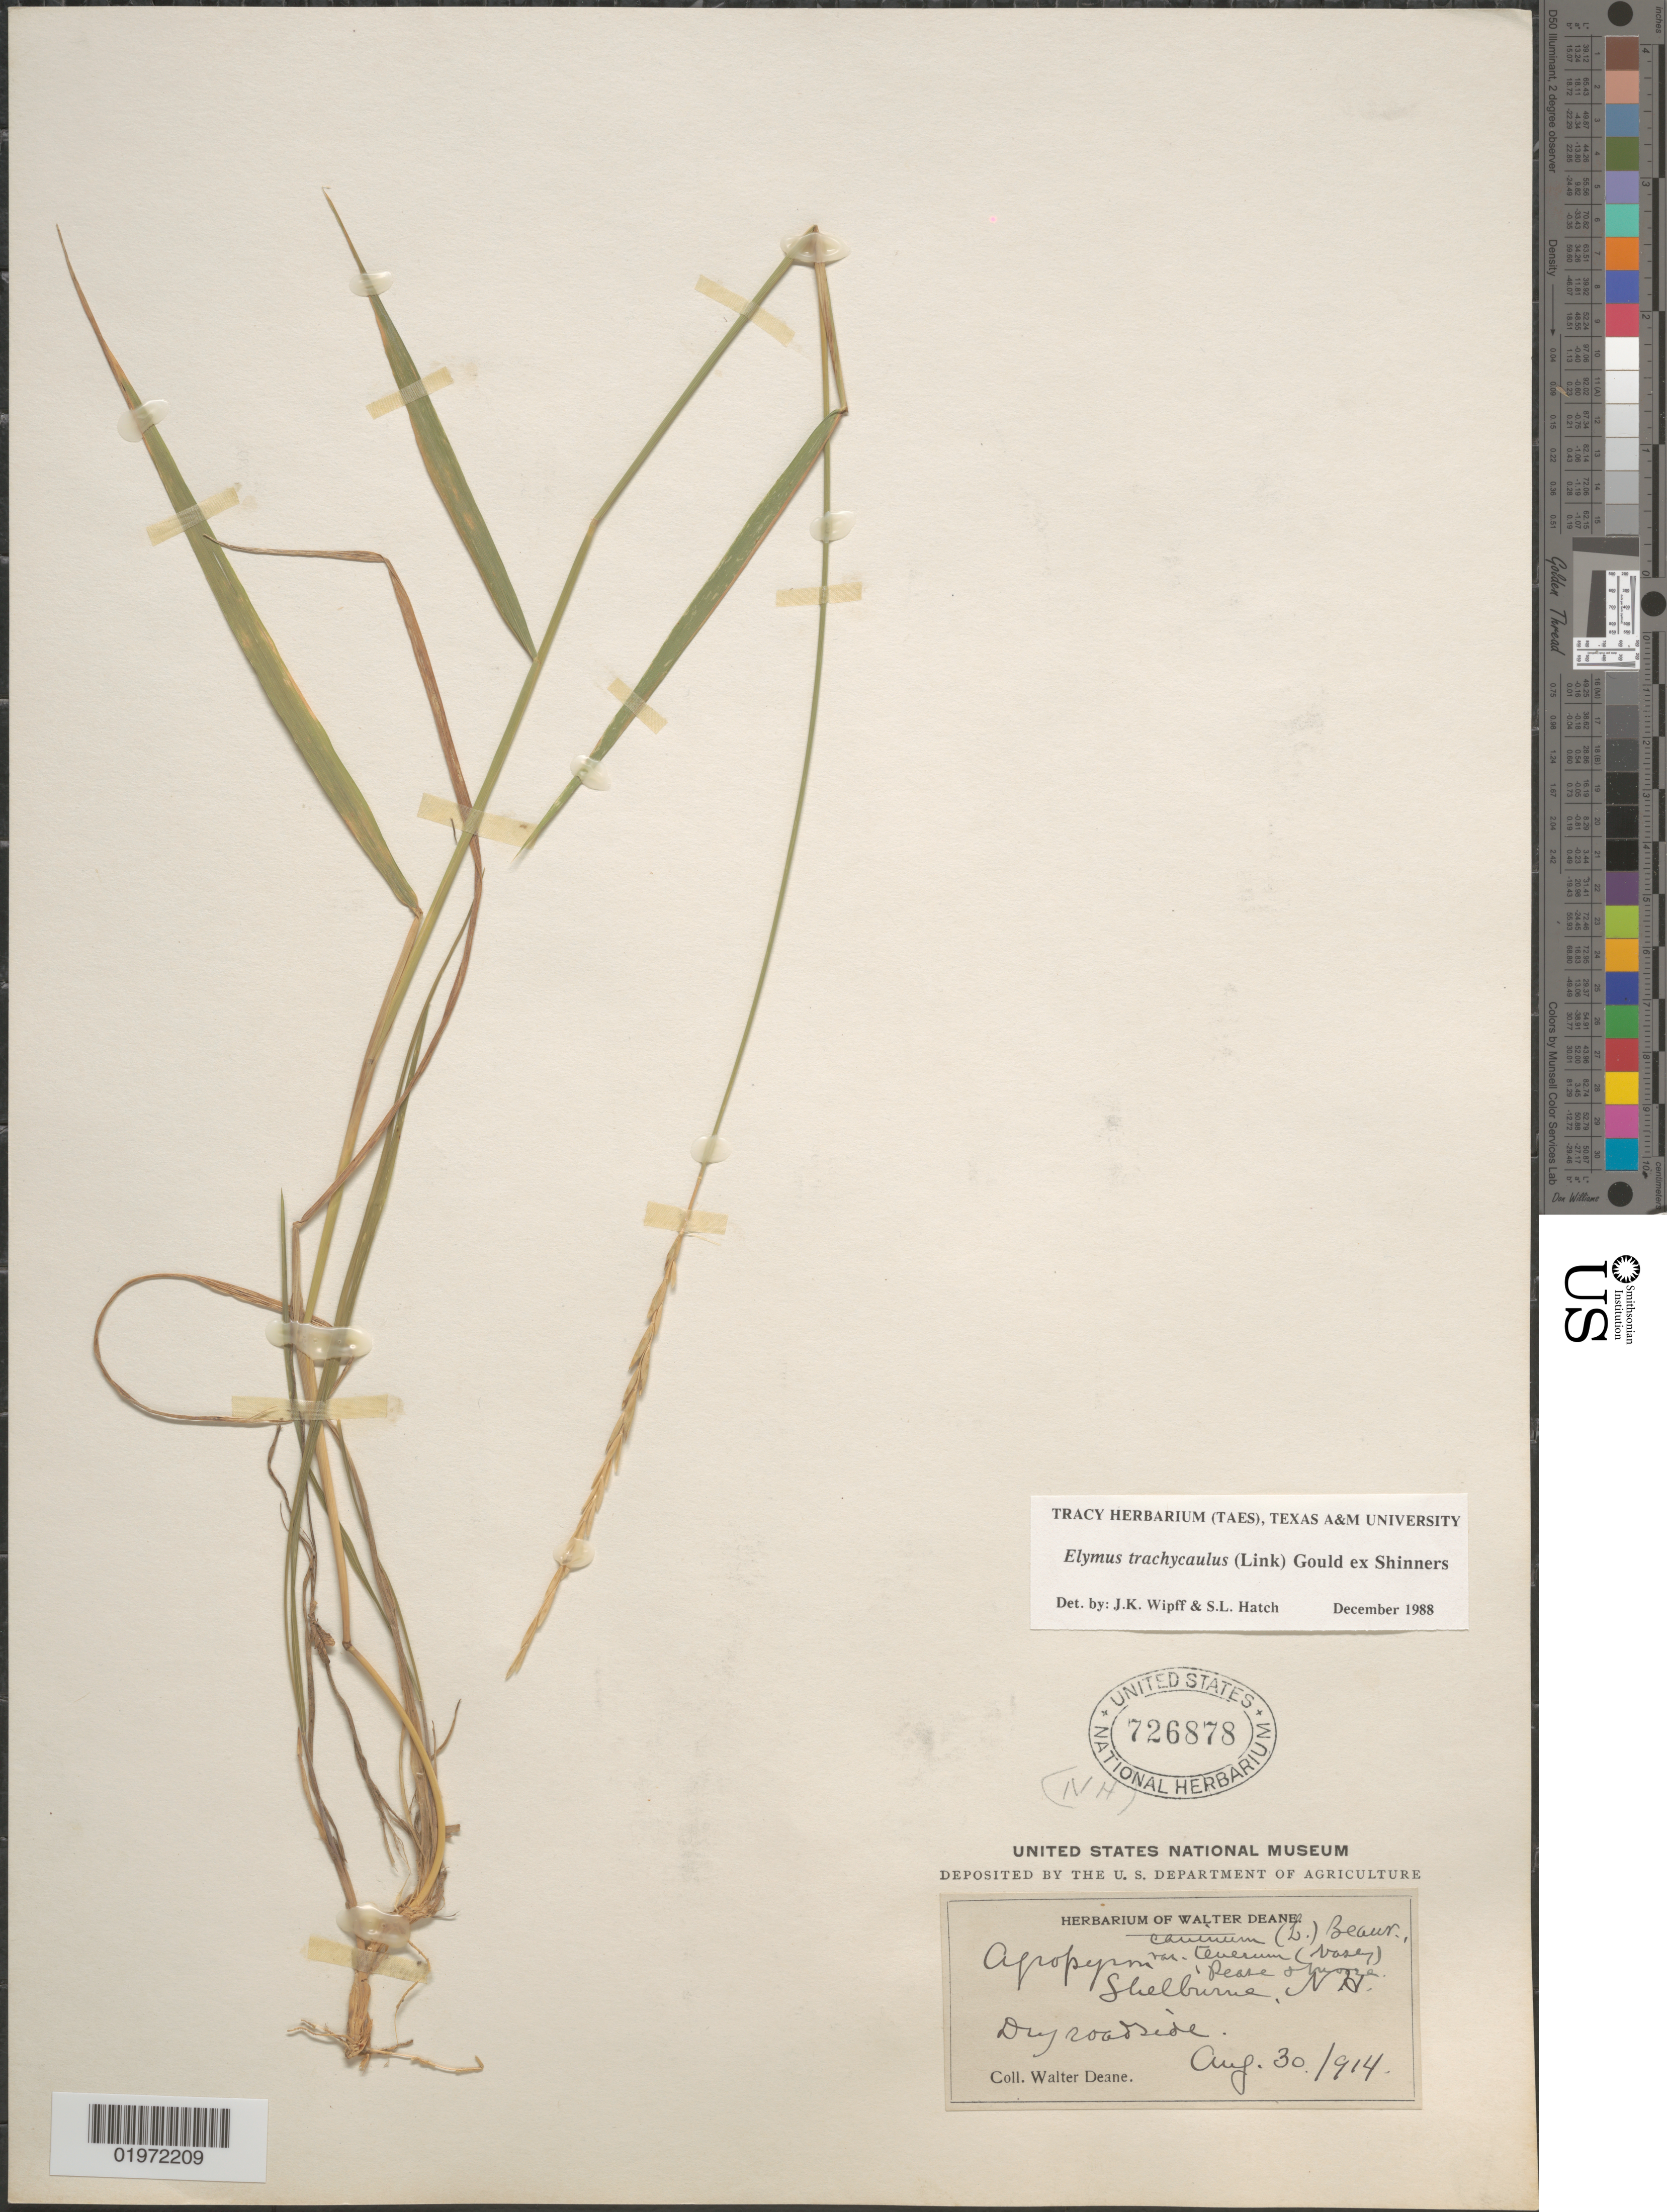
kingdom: Plantae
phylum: Tracheophyta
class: Liliopsida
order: Poales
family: Poaceae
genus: Elymus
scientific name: Elymus trachycaulus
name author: (Link) Gould ex Shinners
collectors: W. Deane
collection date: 1914-08-30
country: United States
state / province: New Hampshire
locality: Shelburne.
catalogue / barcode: US 726878